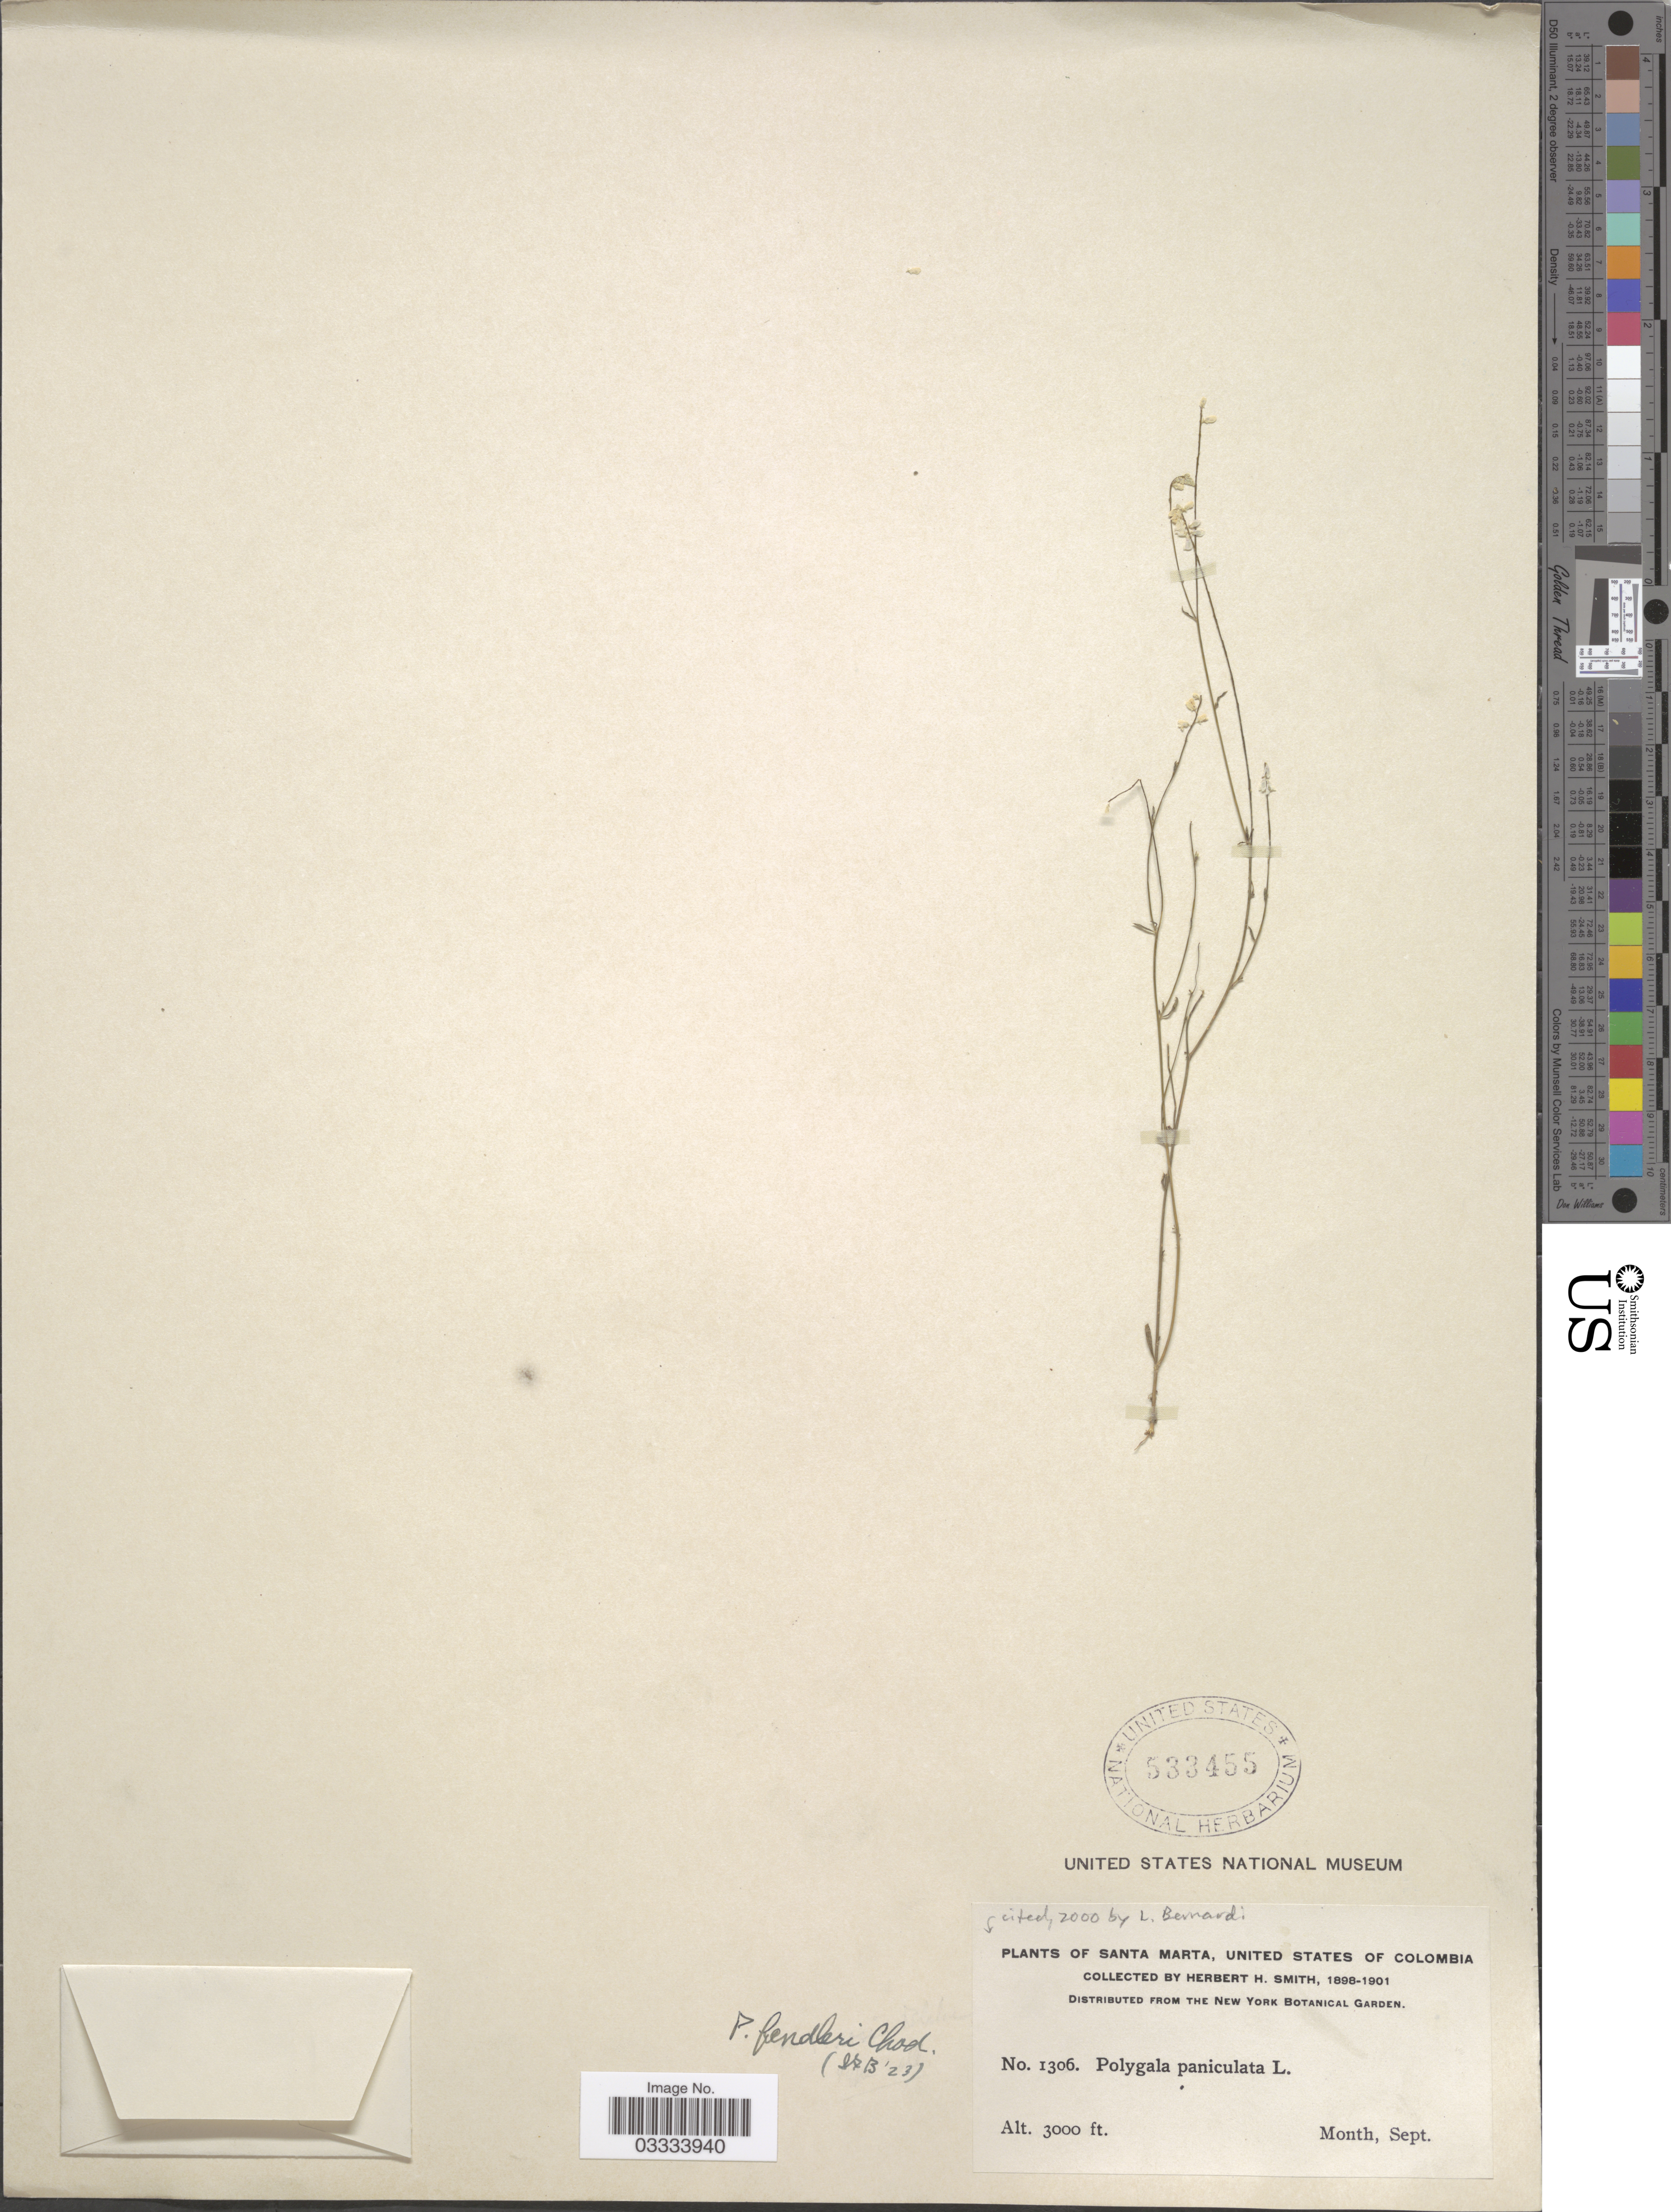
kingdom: Plantae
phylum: Tracheophyta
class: Magnoliopsida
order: Fabales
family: Polygalaceae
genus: Polygala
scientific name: Polygala paniculata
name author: L.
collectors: Herbert H. Smith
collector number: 1306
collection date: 1898-09/1901-09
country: Colombia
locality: Santa Marta, United States of Colombia.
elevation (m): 914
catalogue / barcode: US 533455